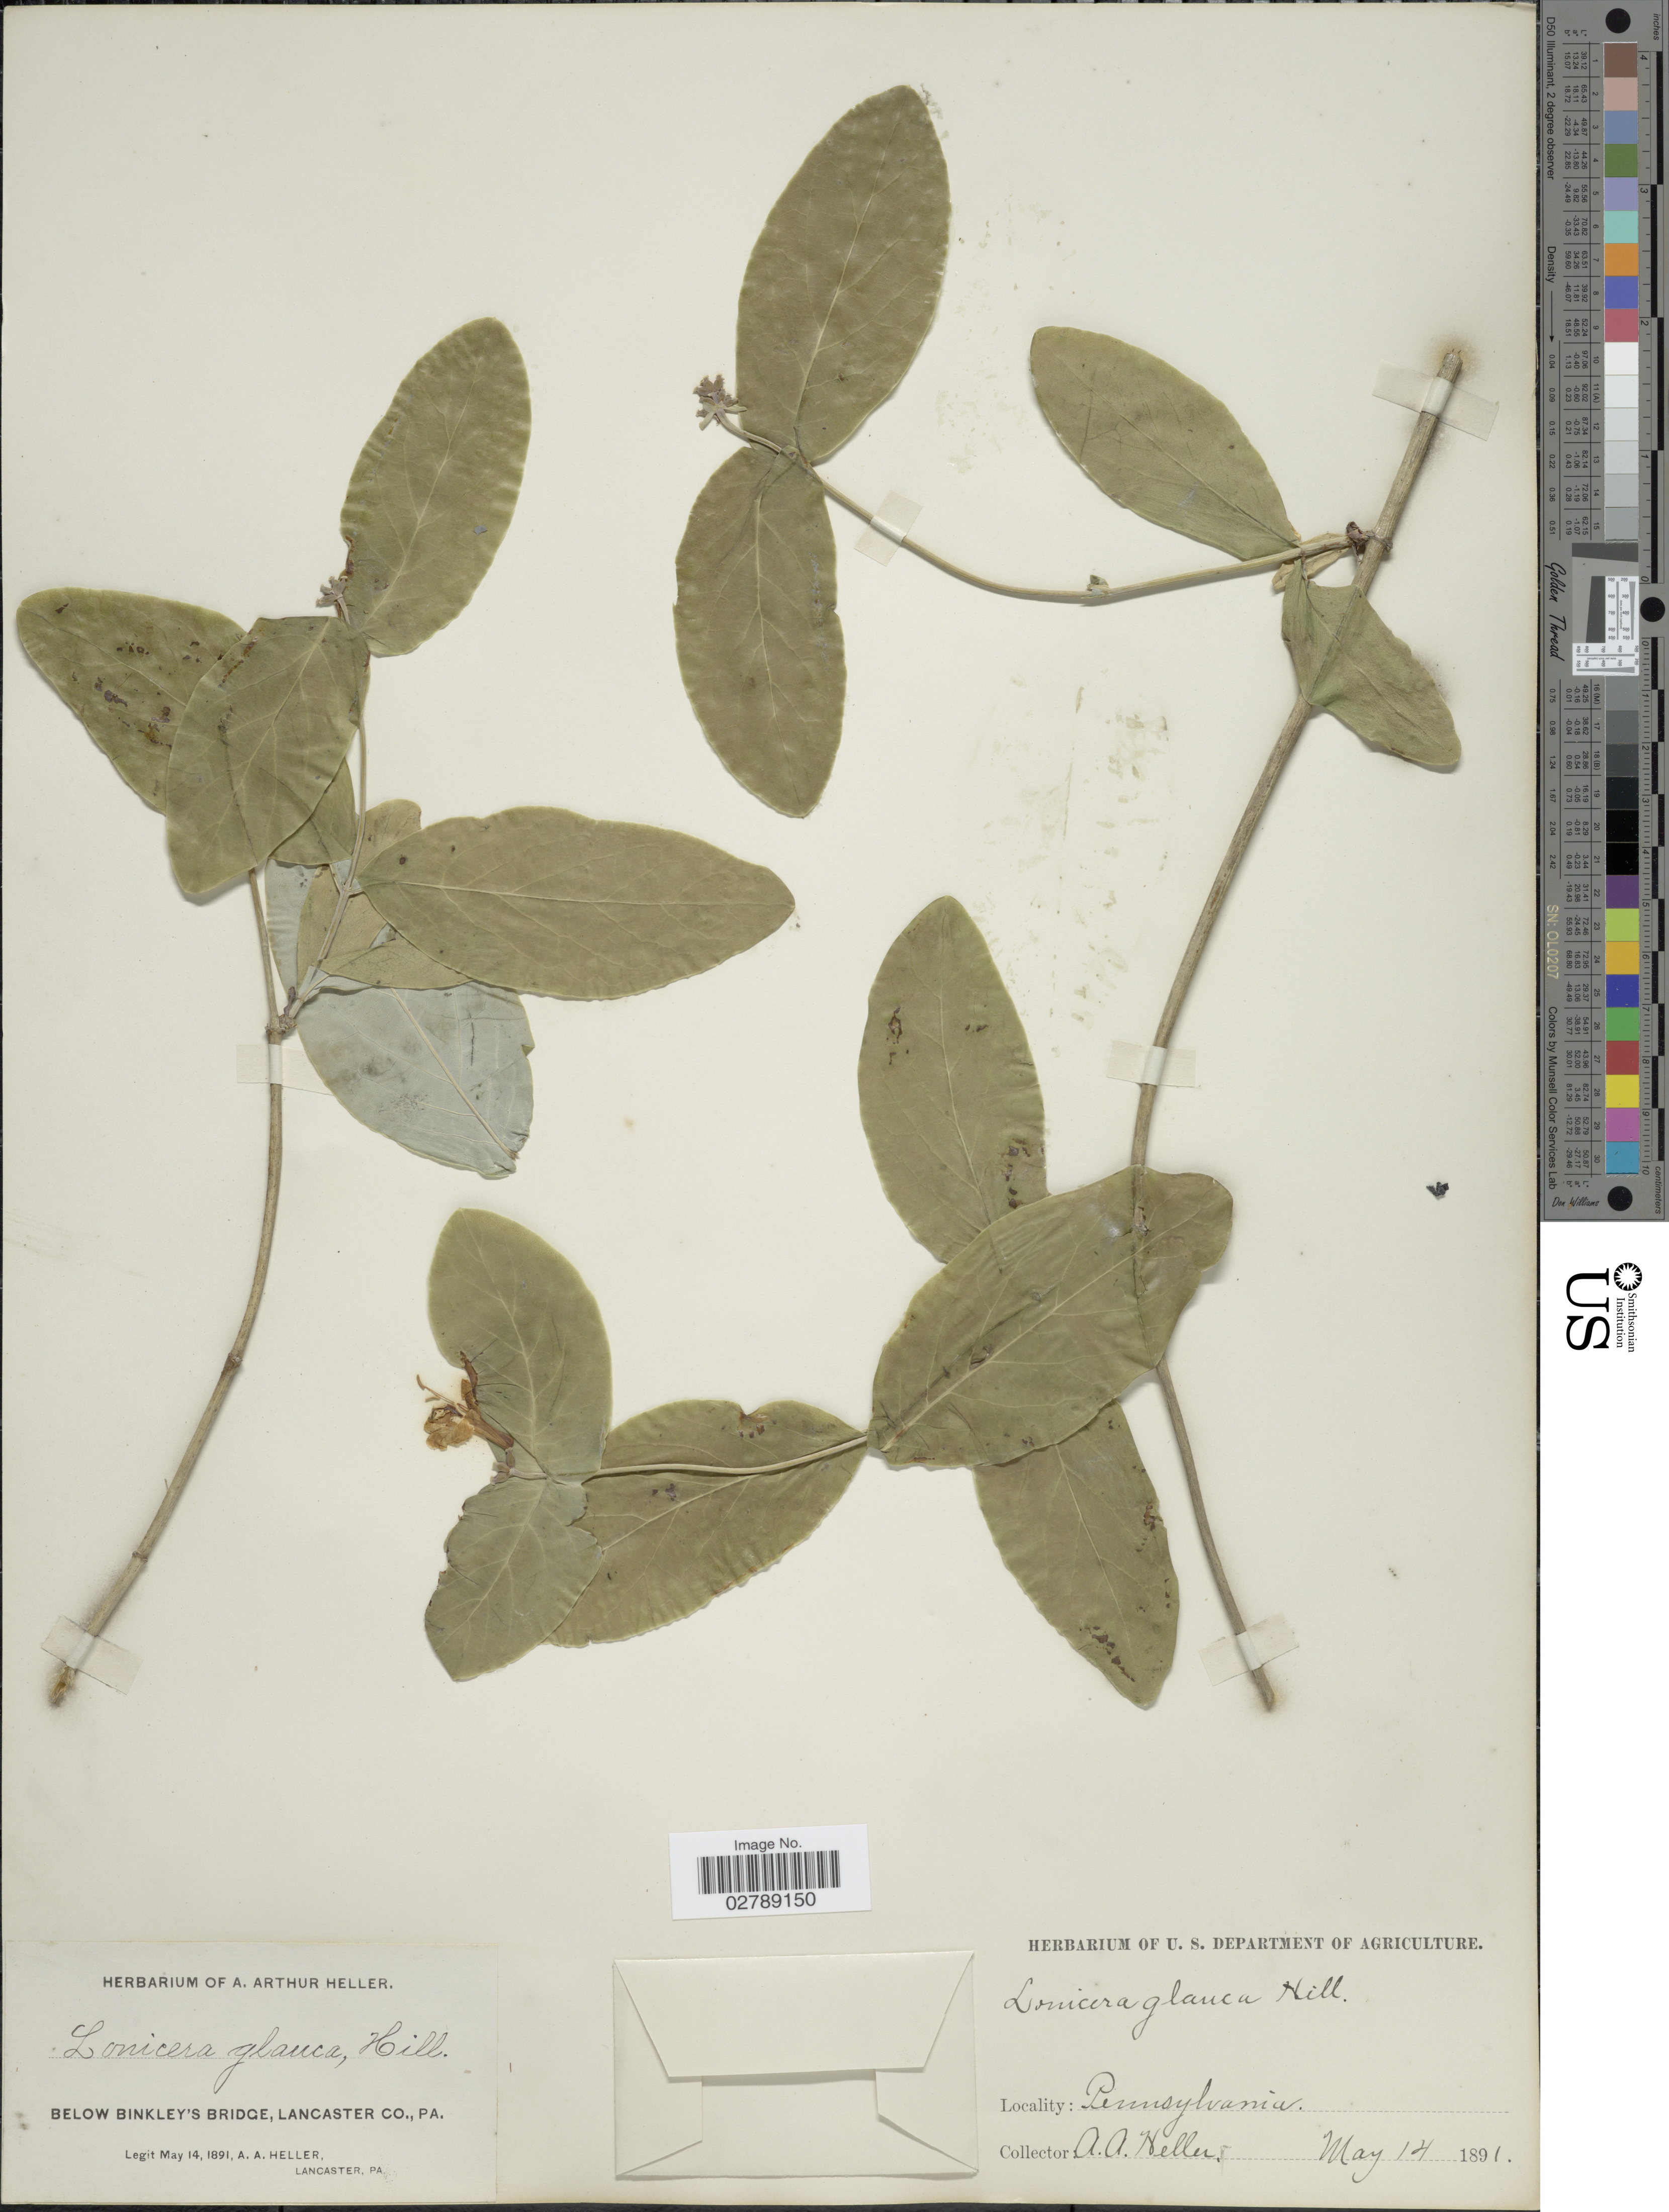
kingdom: Plantae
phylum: Tracheophyta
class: Magnoliopsida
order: Dipsacales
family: Caprifoliaceae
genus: Lonicera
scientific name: Lonicera dioica var. glaucescens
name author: (Rydb.) Butters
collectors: A. A. Heller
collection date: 1891-05-14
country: United States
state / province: Pennsylvania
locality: Below Binkley's Bridge, Lancaster Co., PA.